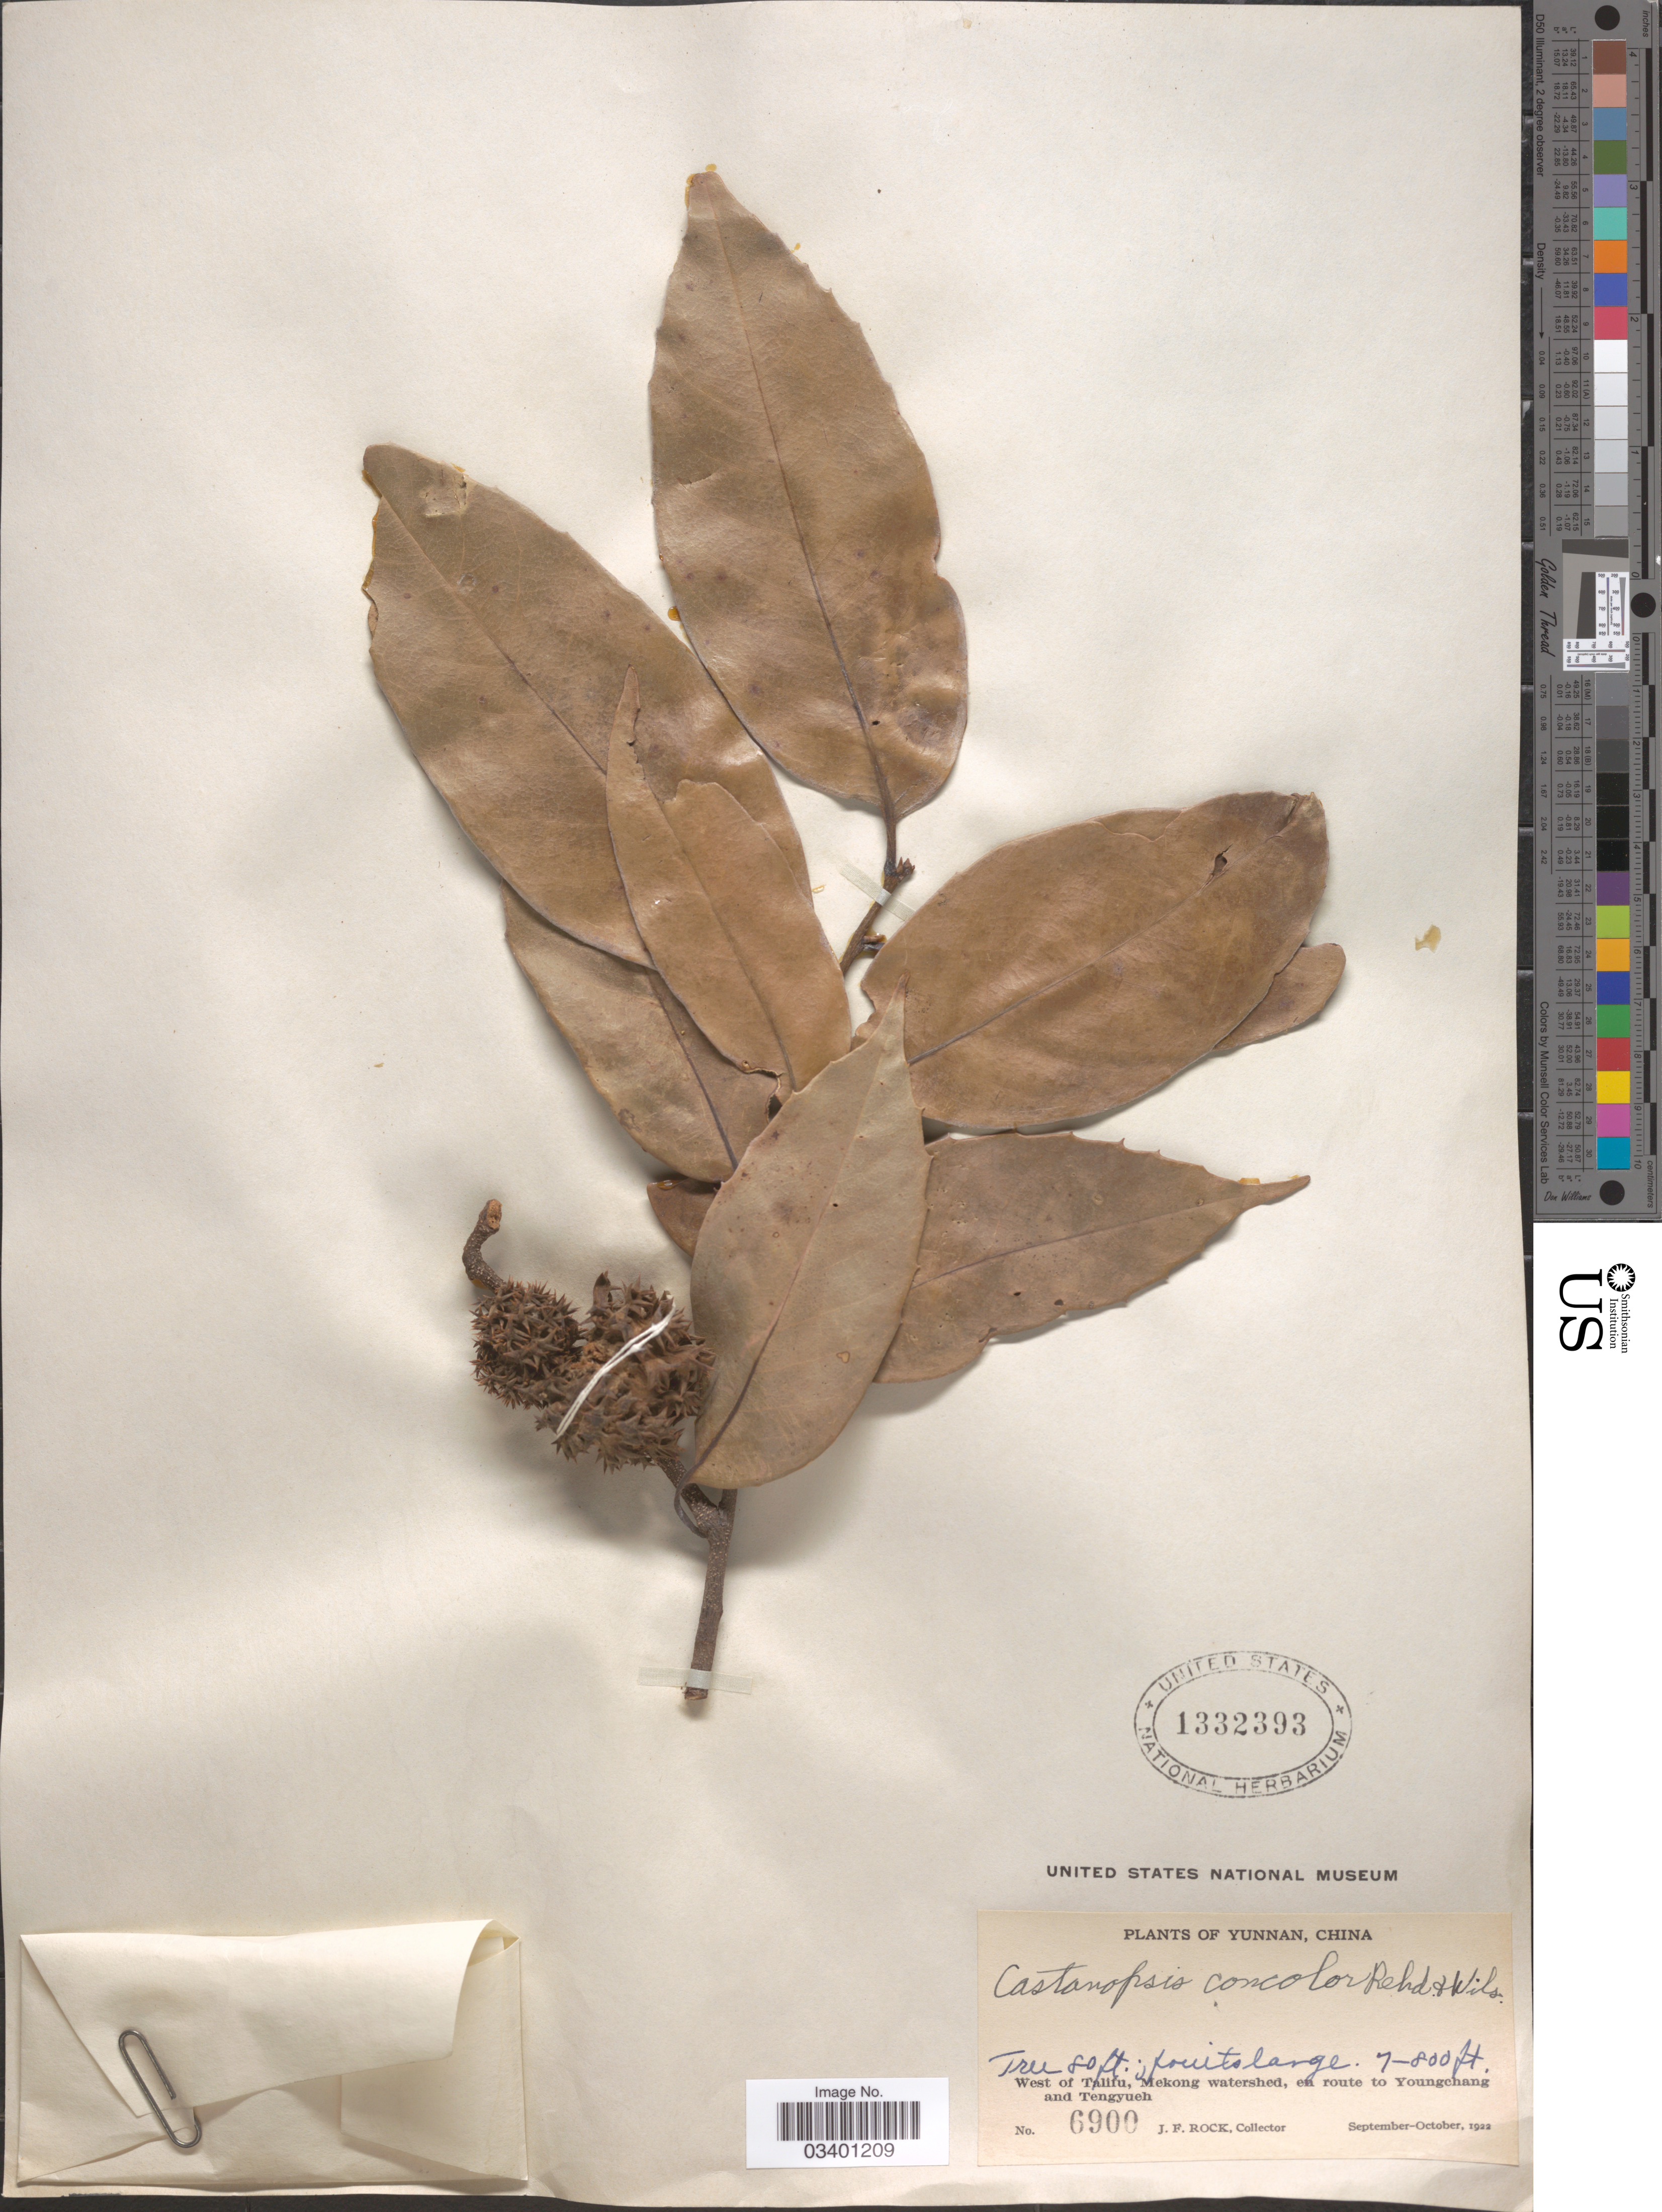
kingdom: Plantae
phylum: Tracheophyta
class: Magnoliopsida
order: Fagales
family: Fagaceae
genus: Castanopsis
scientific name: Castanopsis orthacantha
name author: Franch.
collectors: J. Rock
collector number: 6900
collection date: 1922-09/1922-10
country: China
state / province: Yunnan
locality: West of Talifu, Mekong watershed, en route to Youngchang and Tengyueh.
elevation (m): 213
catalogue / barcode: US 1332393